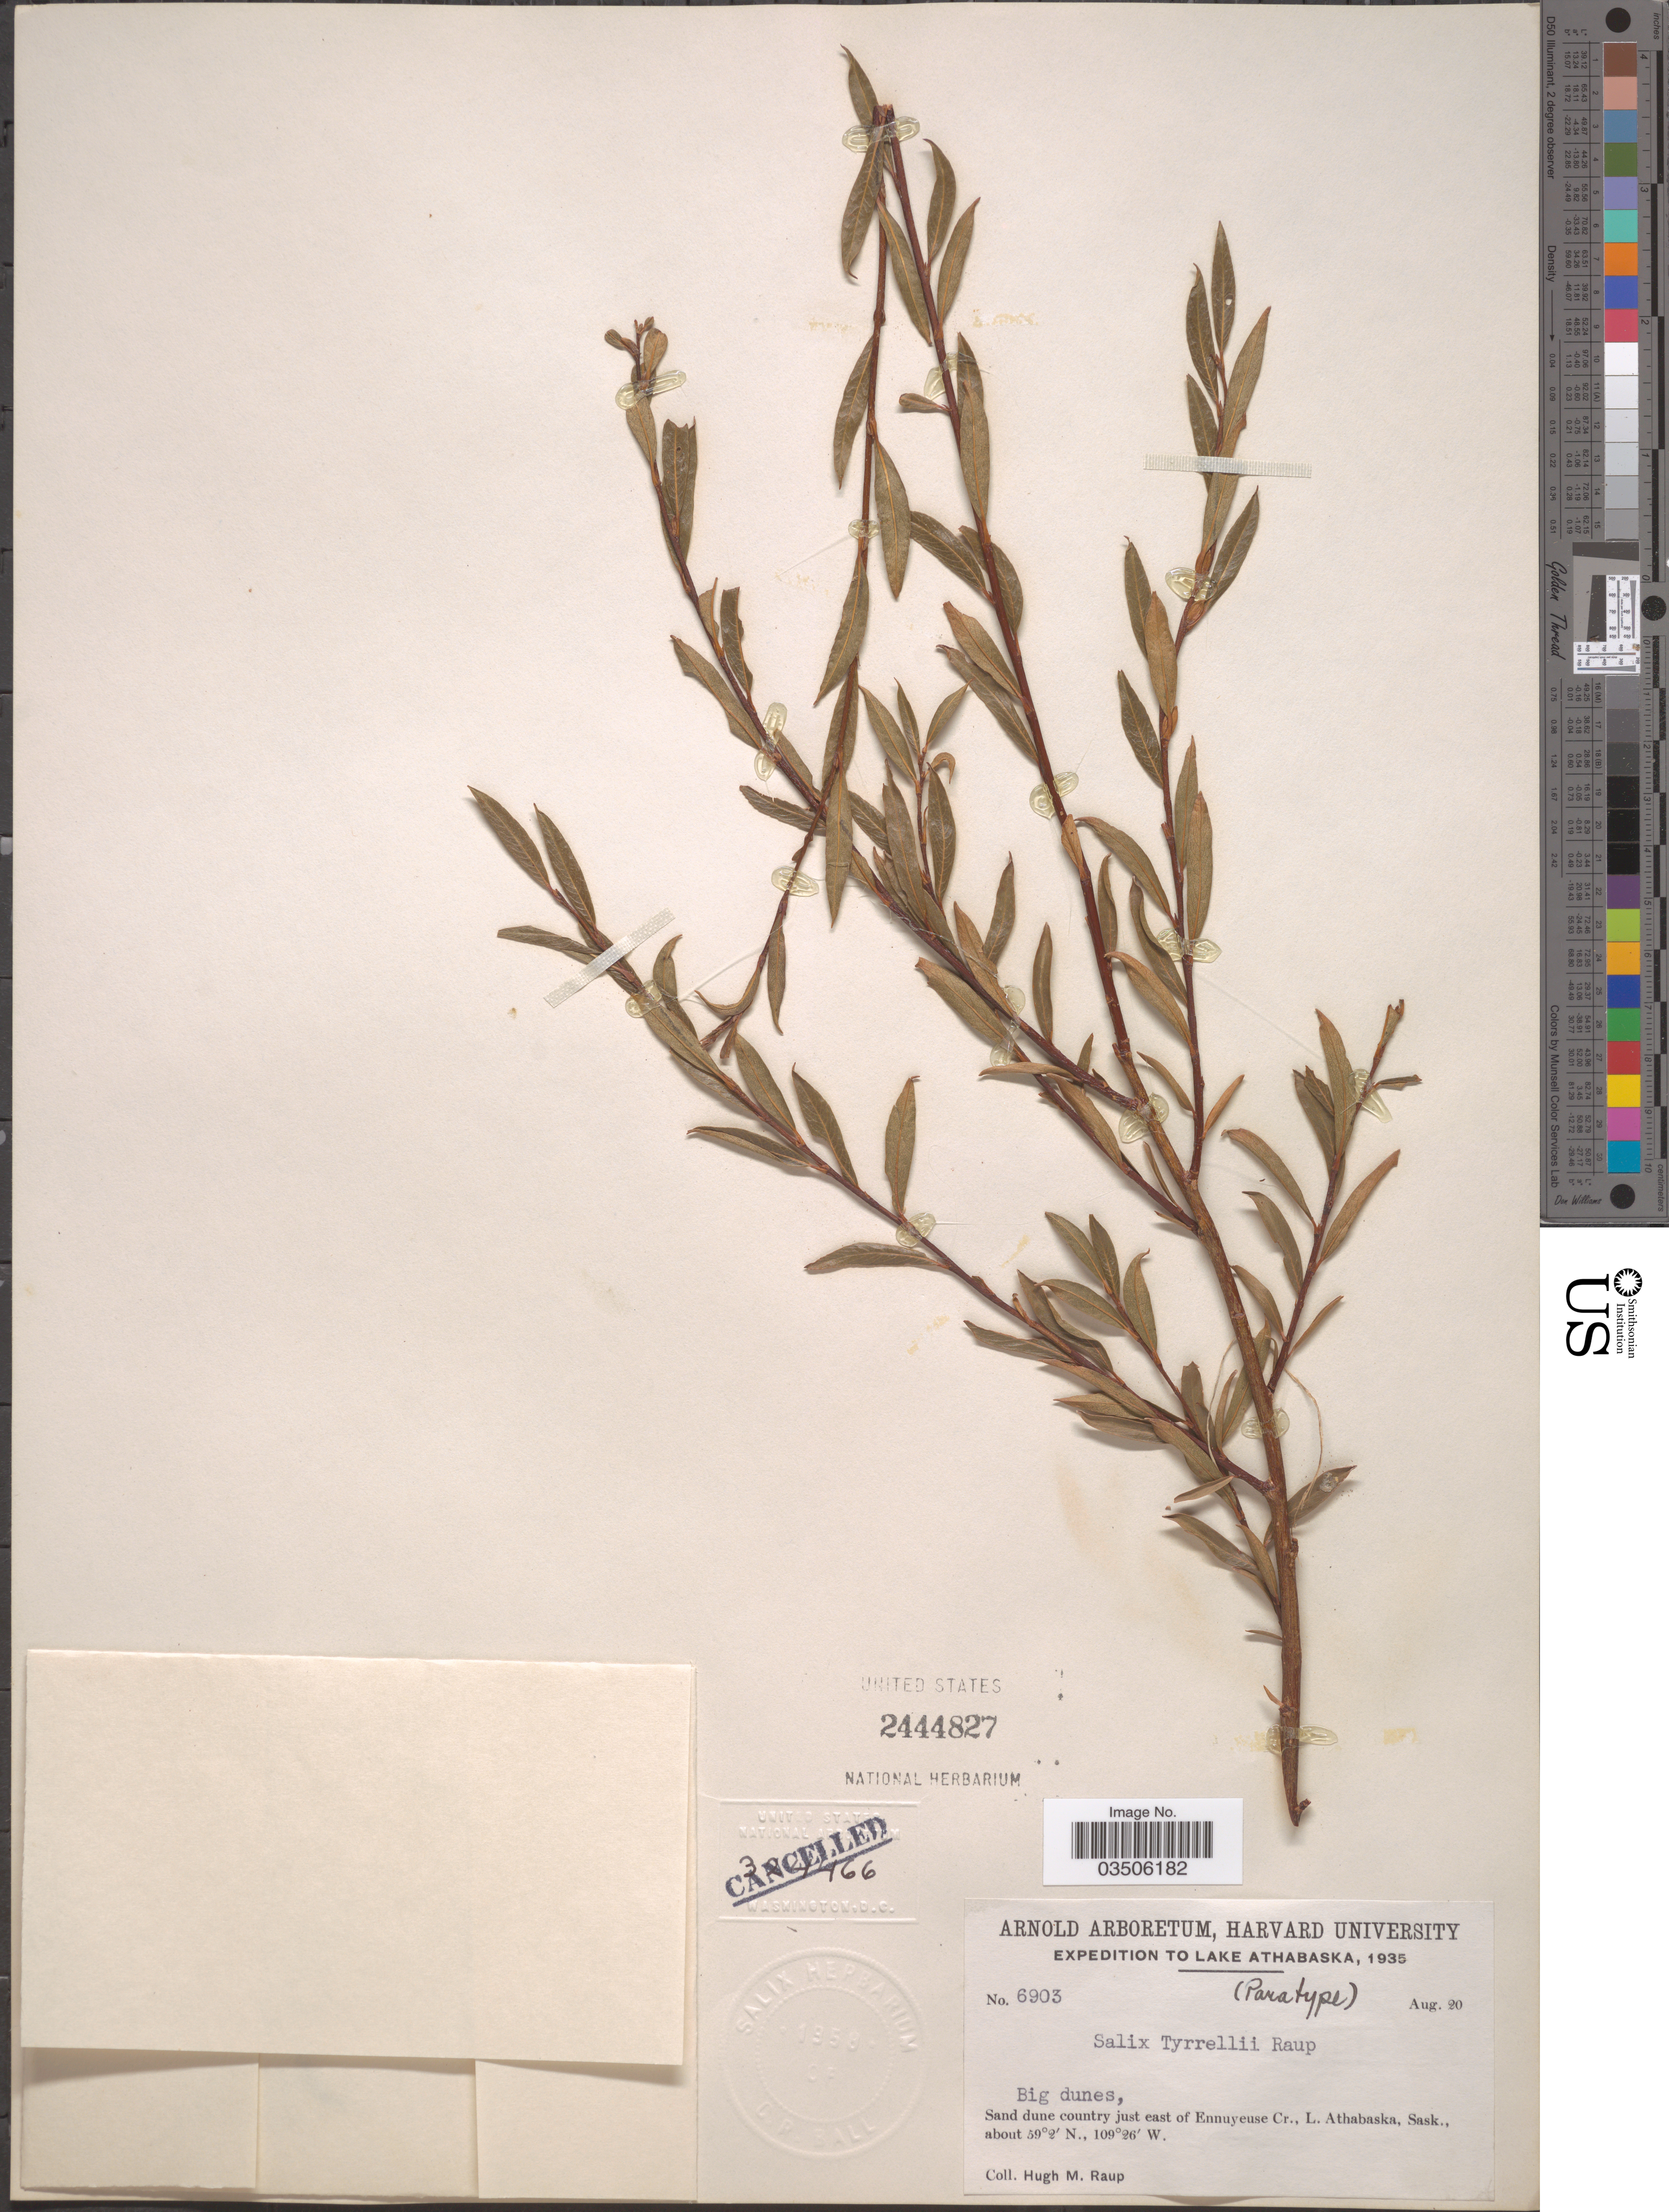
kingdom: Plantae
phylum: Tracheophyta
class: Magnoliopsida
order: Malpighiales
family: Salicaceae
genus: Salix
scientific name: Salix tyrrellii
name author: Raup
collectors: H. Raup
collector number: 6903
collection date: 1935-08-20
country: Canada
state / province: Saskatchewan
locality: Lake Athabaska. Sand dune country just east of Ennuyeuse Cr., L. Athabaska.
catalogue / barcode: US 2444827